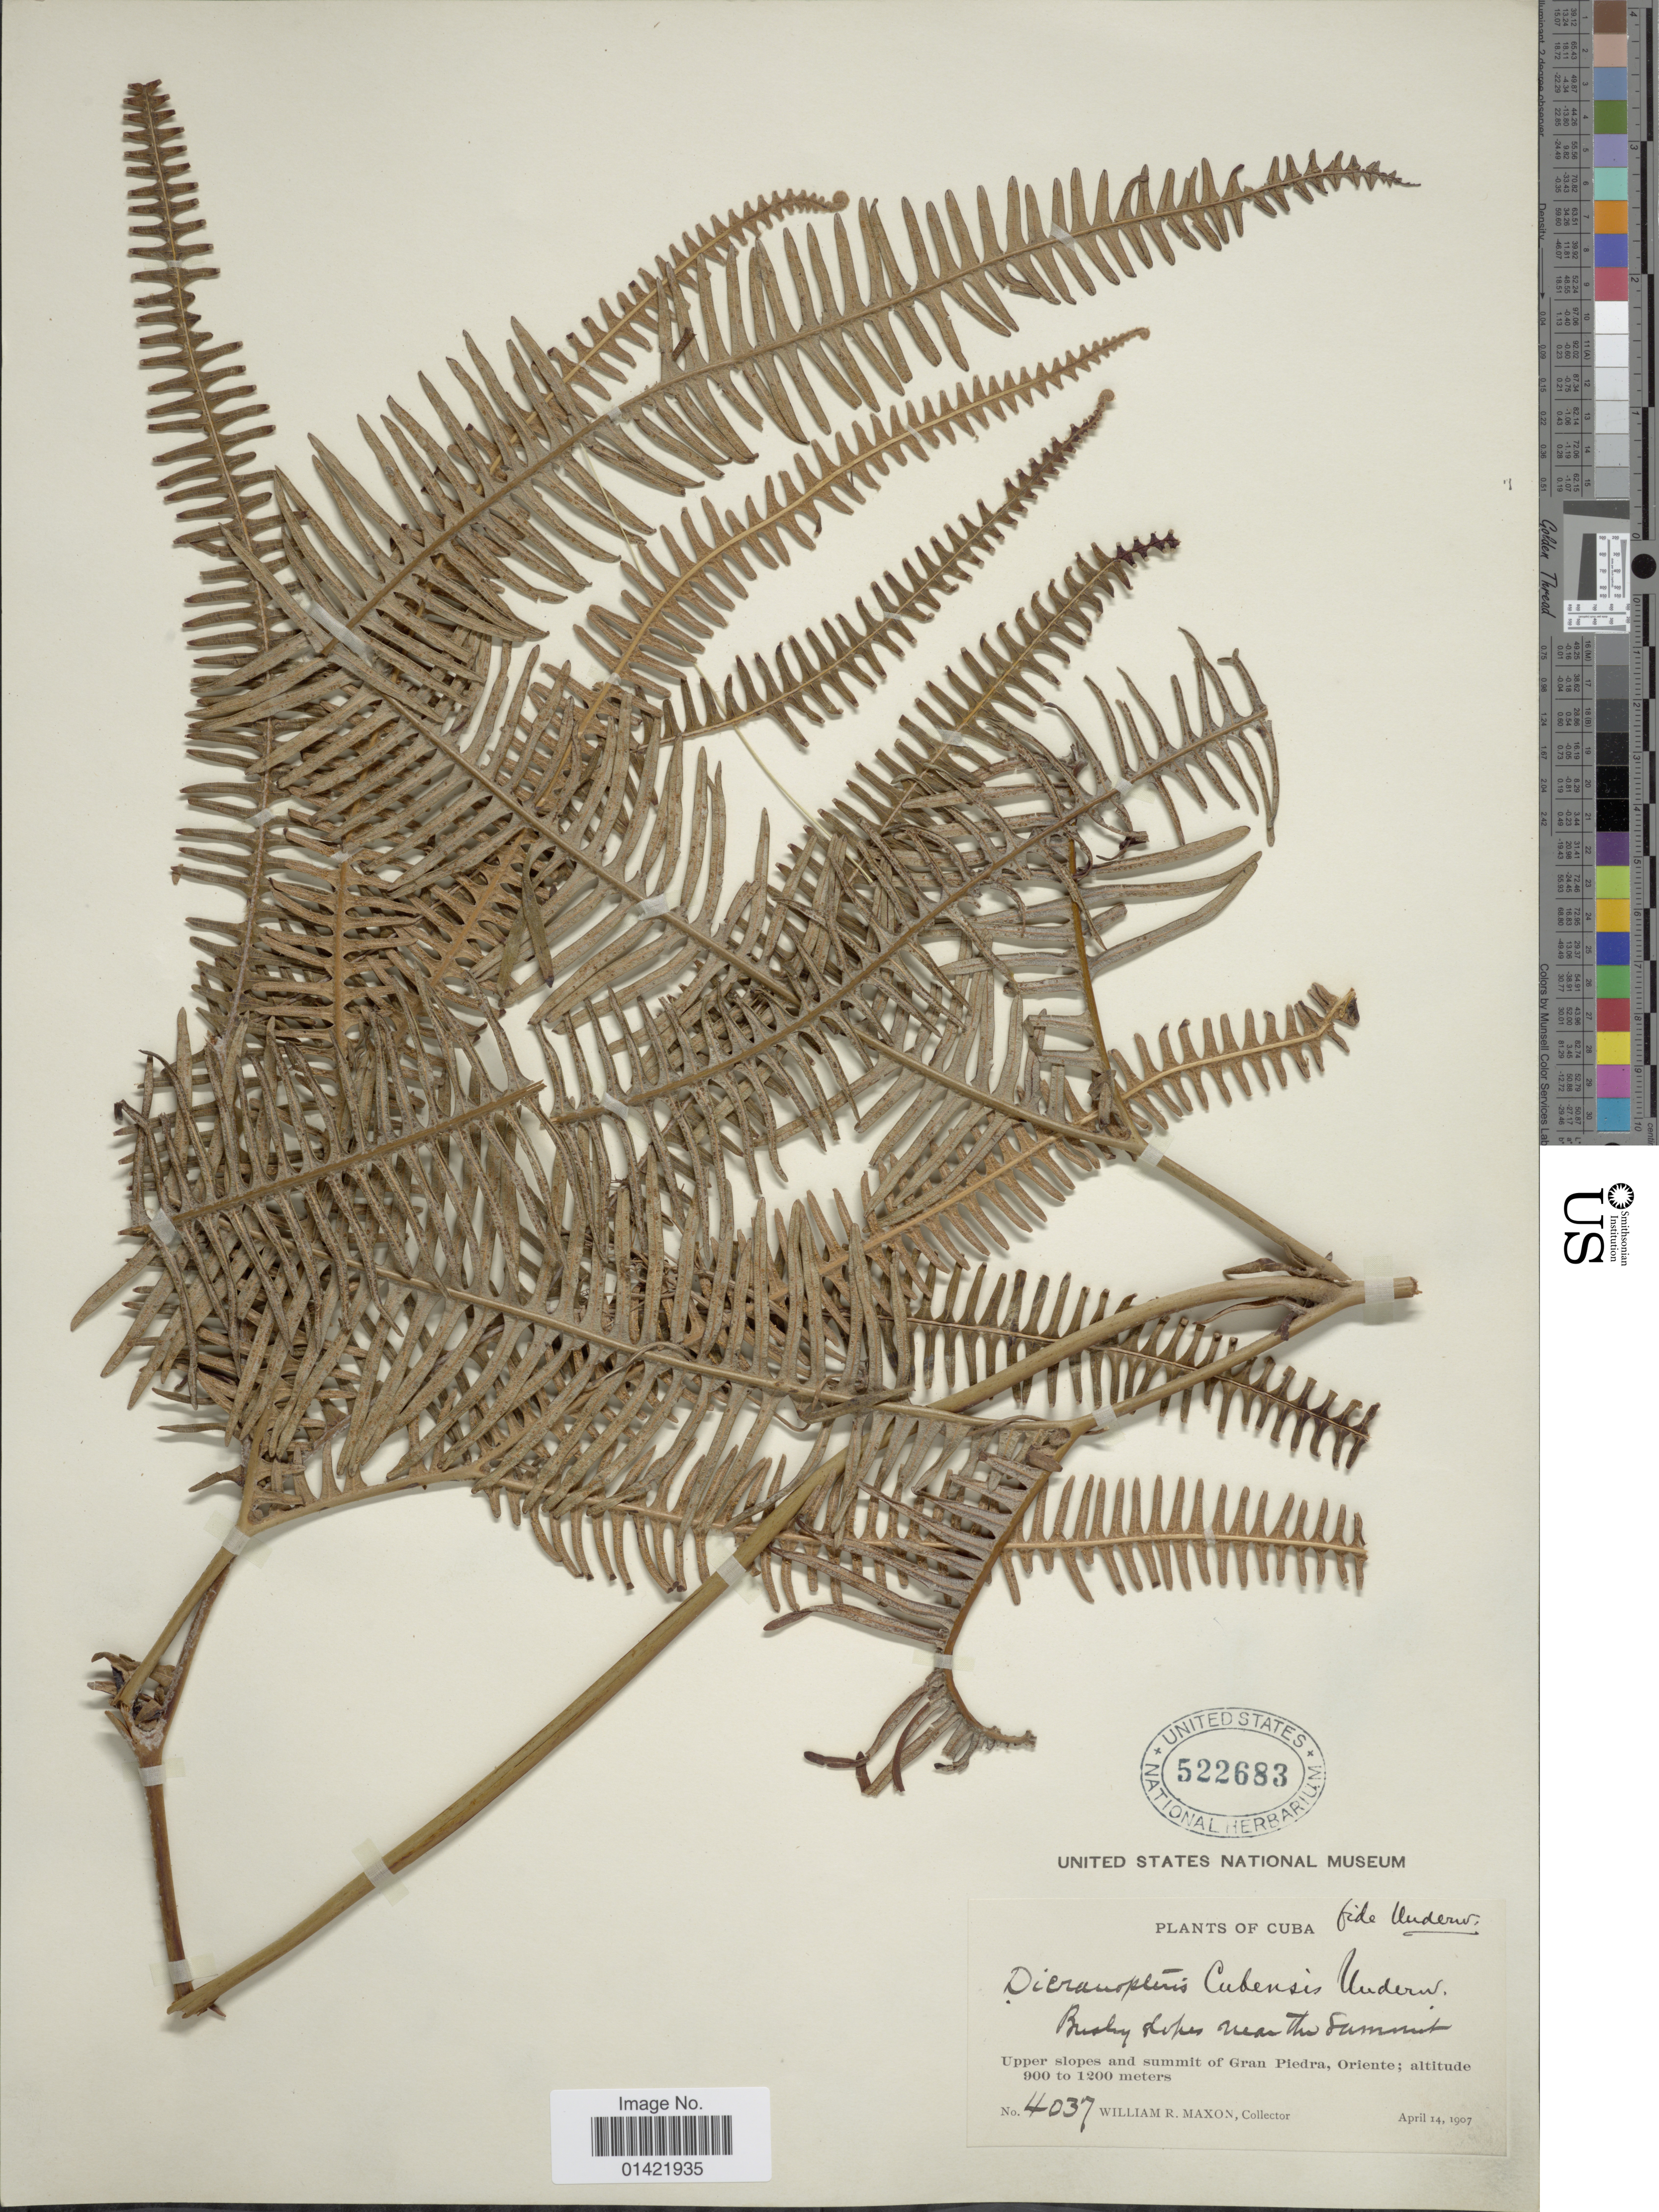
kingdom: Plantae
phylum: Tracheophyta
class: Polypodiopsida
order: Gleicheniales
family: Gleicheniaceae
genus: Sticherus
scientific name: Sticherus bifidus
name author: (Willd.) Ching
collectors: W. R. Maxon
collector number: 4037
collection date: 1907-04-14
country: Cuba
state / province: Oriente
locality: Upper slopes and summit of Gran Piedra, Oriente. Rocky slopes near the summit.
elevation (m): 900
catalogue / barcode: US 522683